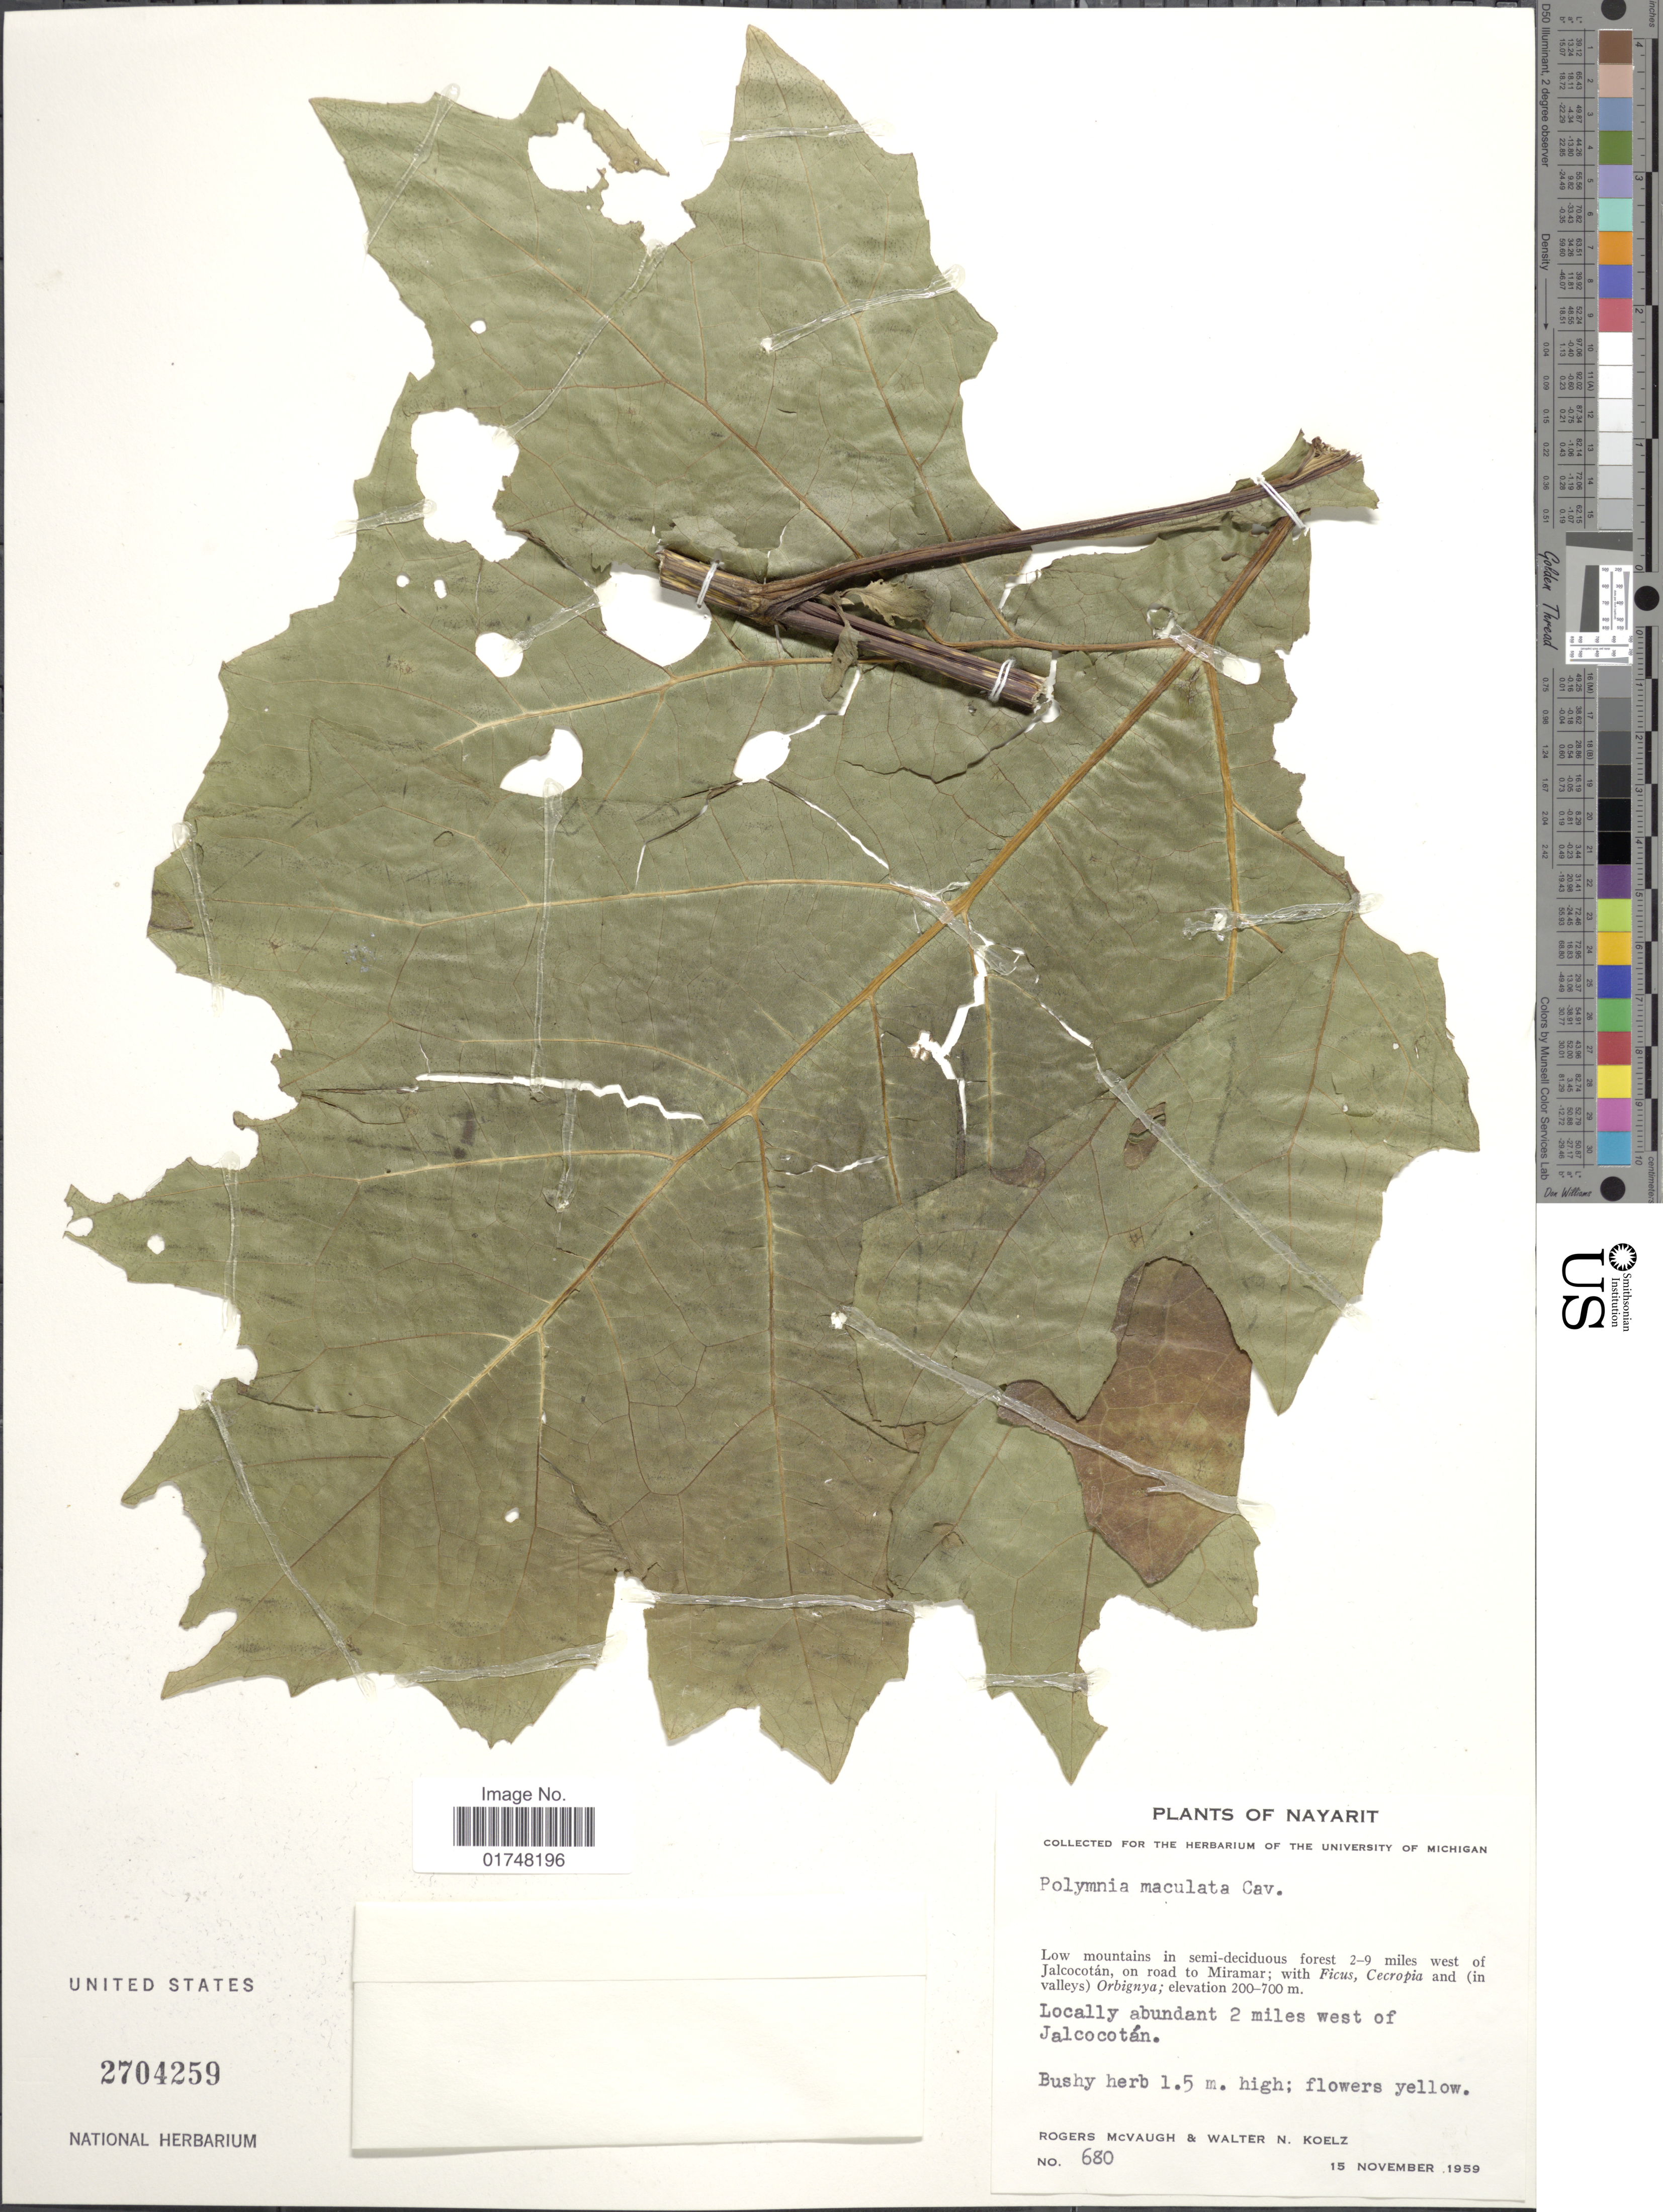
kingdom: Plantae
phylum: Tracheophyta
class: Magnoliopsida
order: Asterales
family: Asteraceae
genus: Smallanthus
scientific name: Smallanthus maculatus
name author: (Cav.) H. Rob.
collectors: R. McVaugh & W. N. Koelz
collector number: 680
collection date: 1959-11-15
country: Mexico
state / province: Nayarit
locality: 2-9 miles west of Jalcocotan on road to Miramar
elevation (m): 200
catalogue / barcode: US 2704259